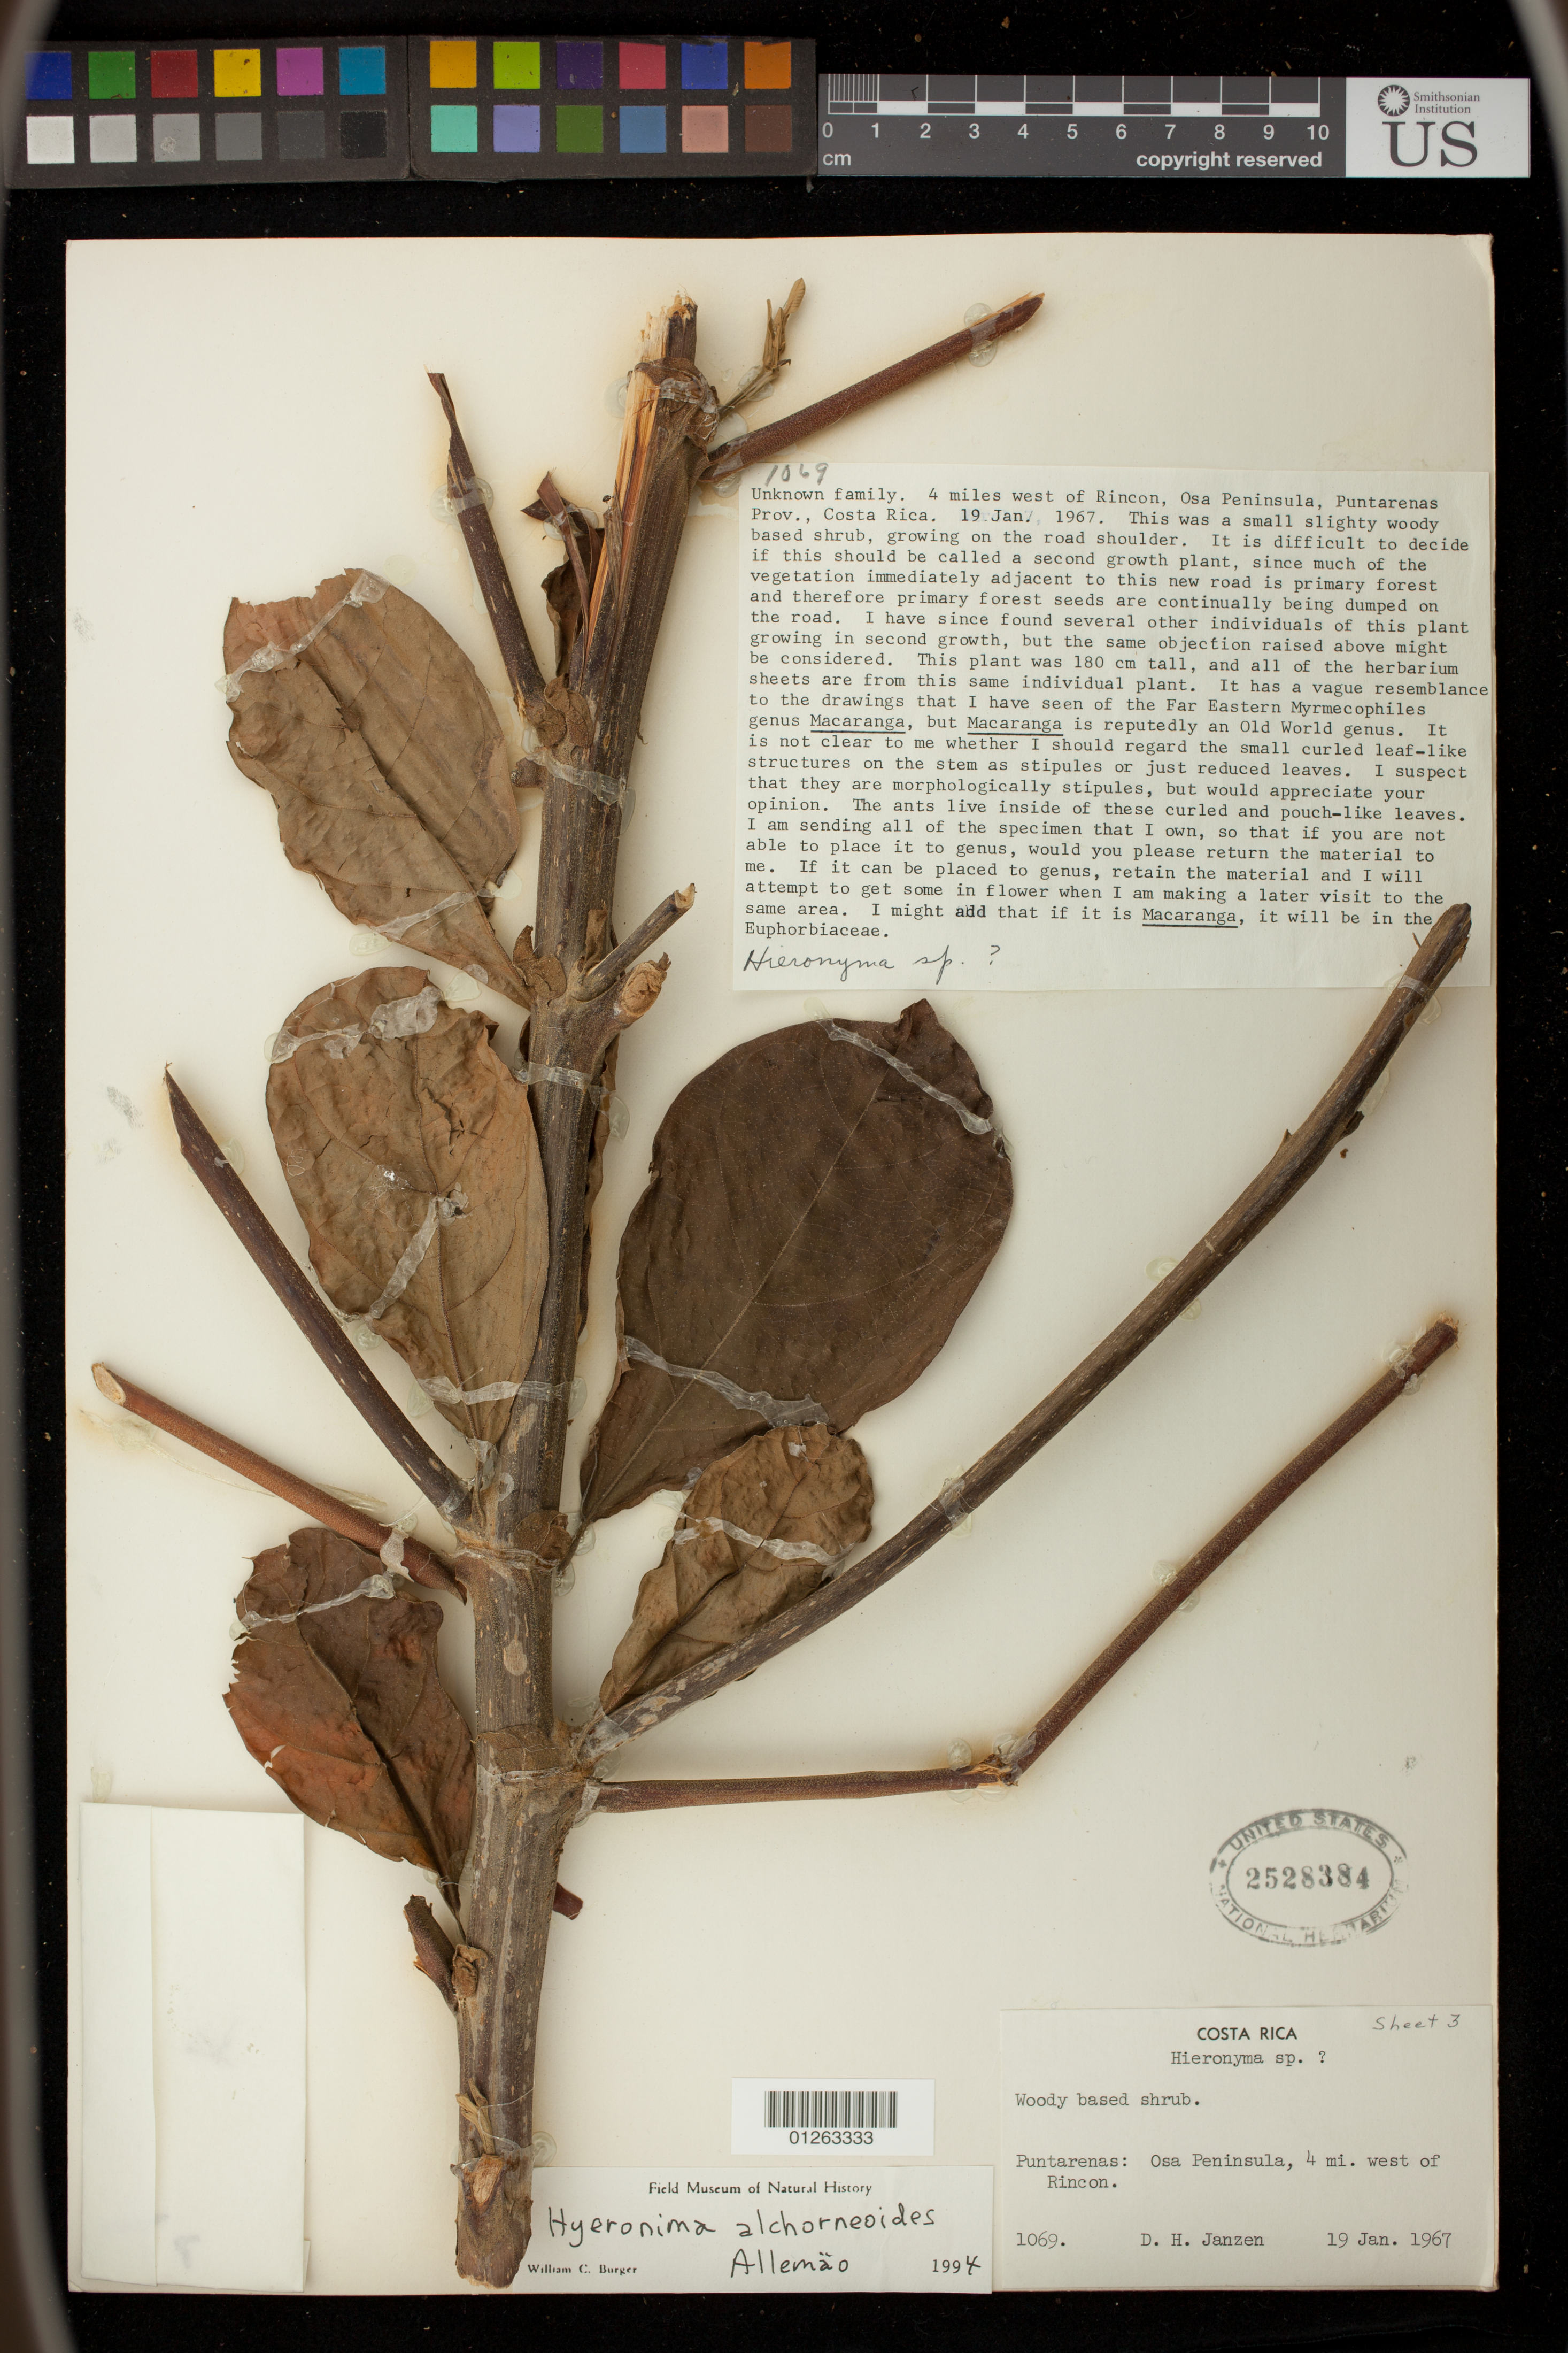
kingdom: Plantae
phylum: Tracheophyta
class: Magnoliopsida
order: Malpighiales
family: Phyllanthaceae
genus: Hieronyma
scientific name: Hieronyma alchorneoides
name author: Allemão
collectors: D. Janzen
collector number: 1967-01-19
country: Costa Rica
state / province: Puntarenas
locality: Osa Peninsula, 4 mi. west of Rincon.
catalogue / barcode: US 2528384